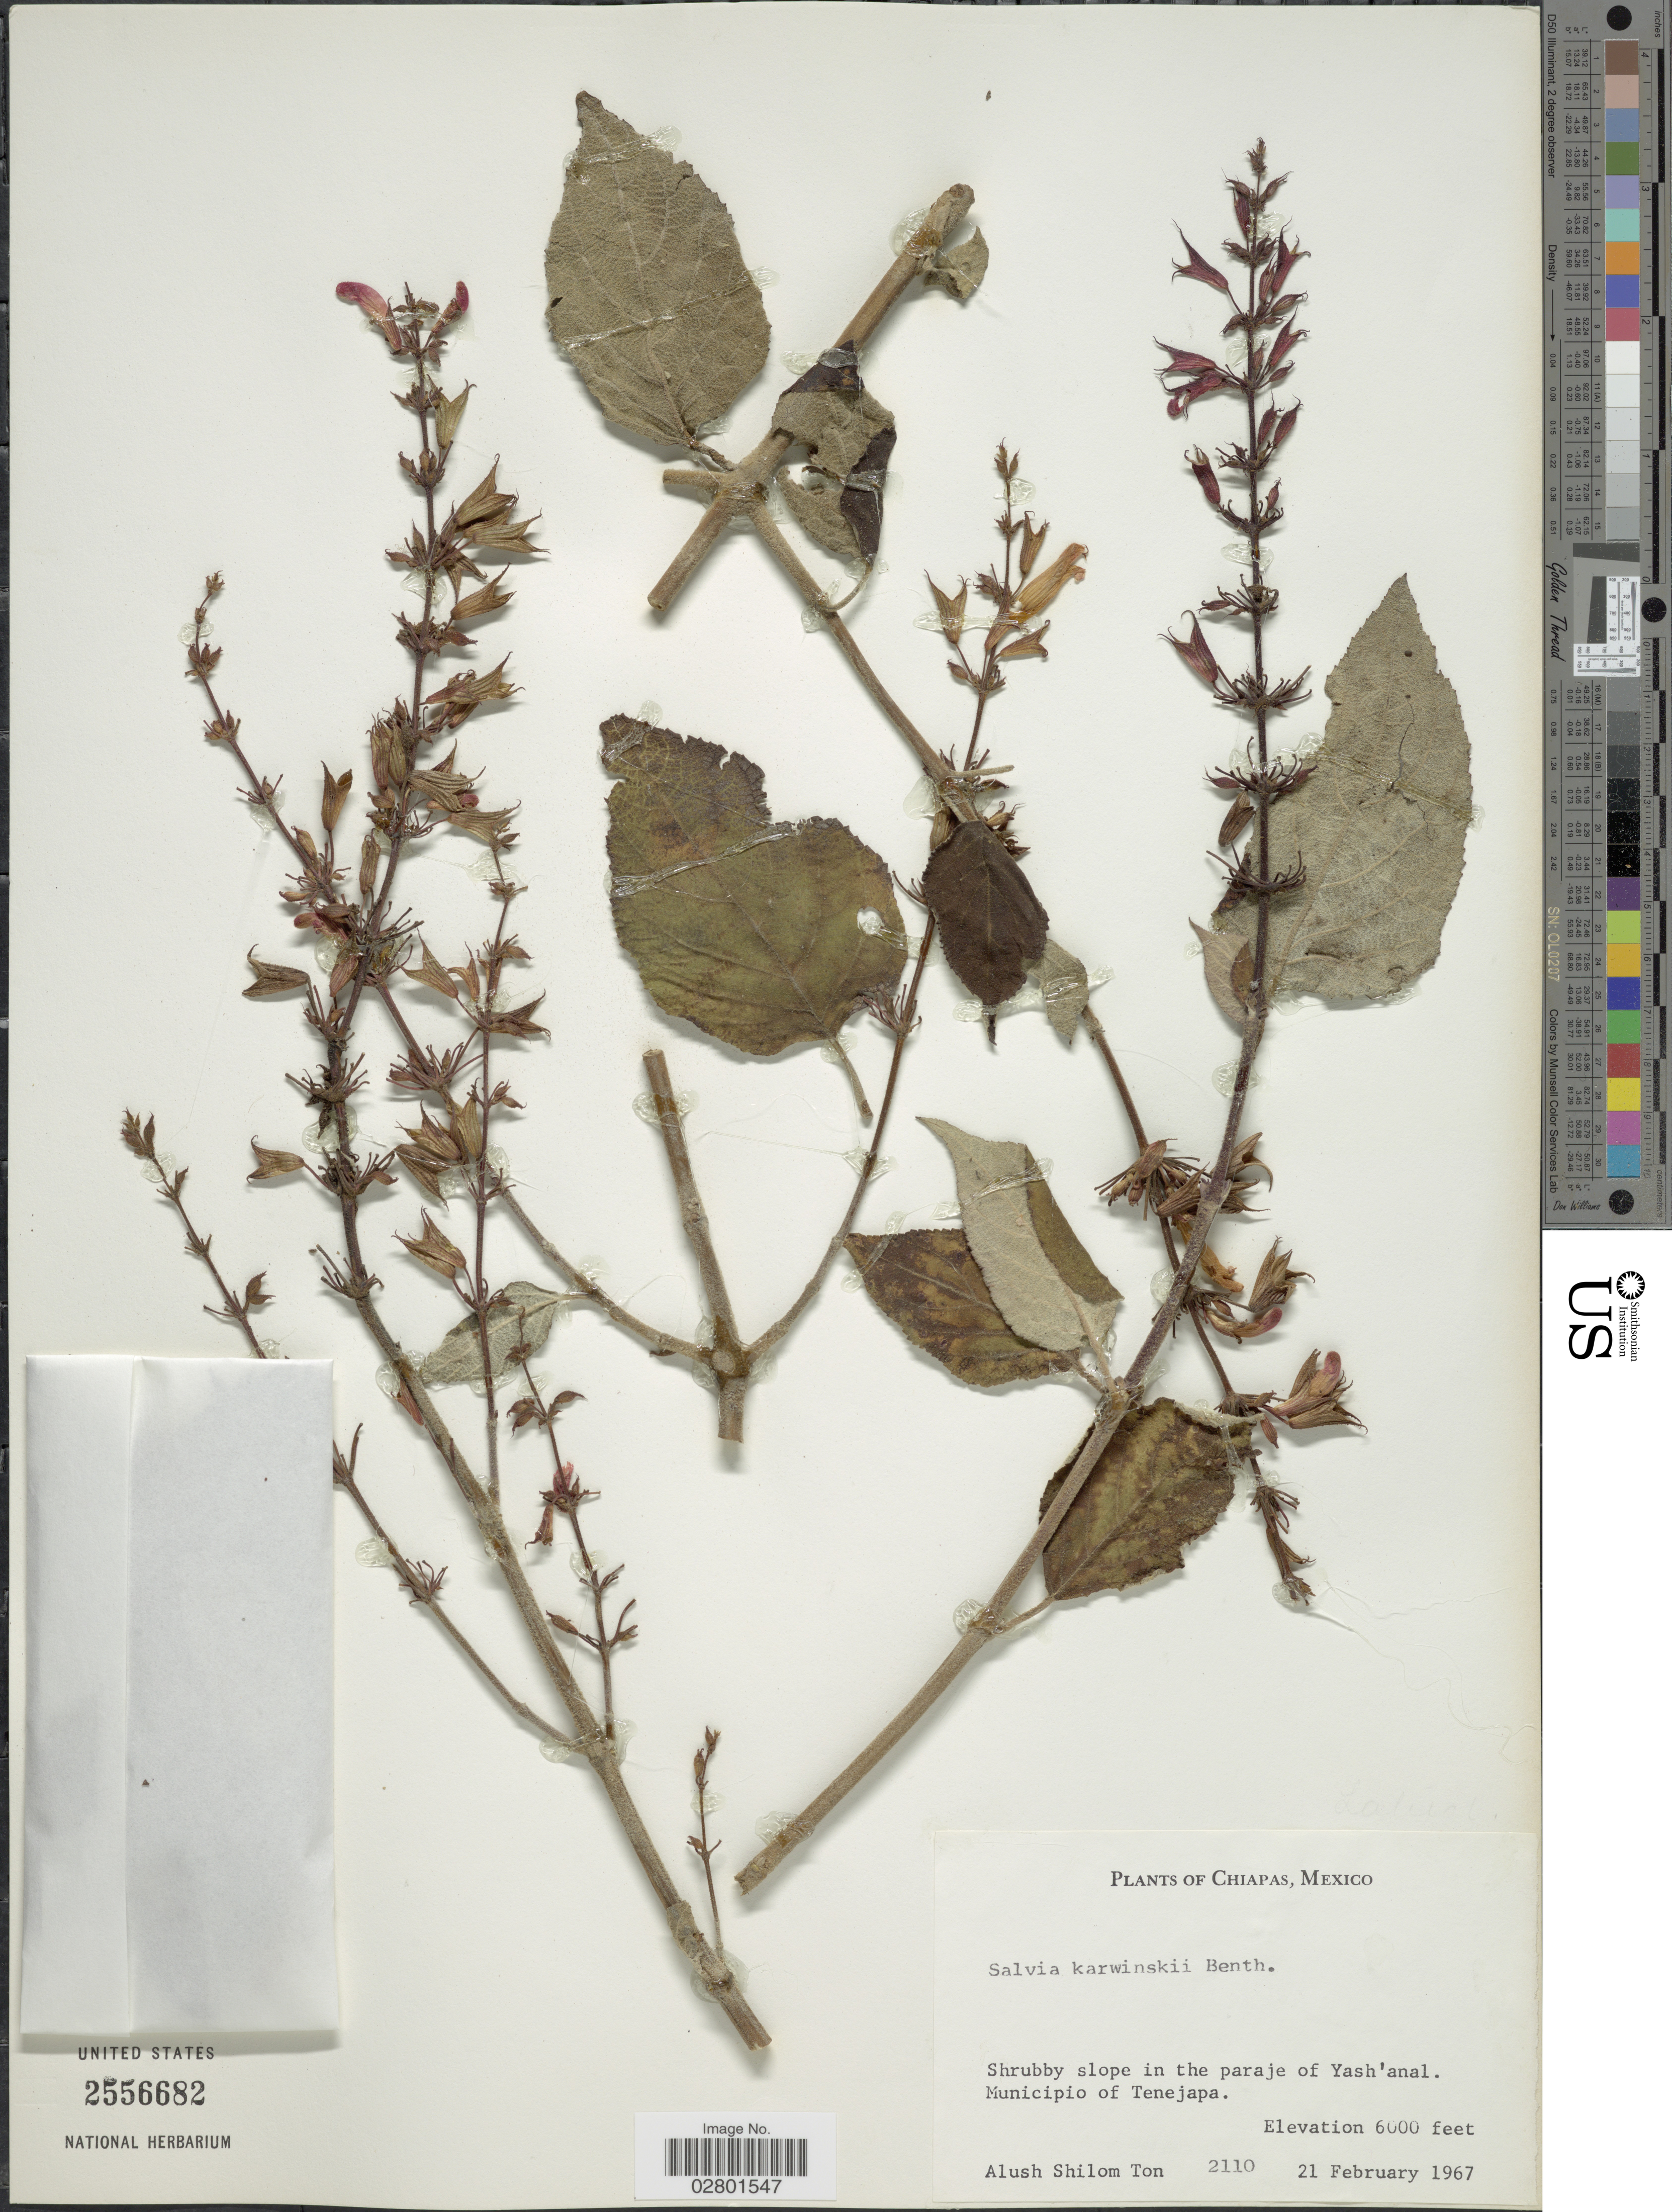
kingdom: Plantae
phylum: Tracheophyta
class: Magnoliopsida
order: Lamiales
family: Lamiaceae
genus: Salvia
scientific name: Salvia karwinskii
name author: Benth.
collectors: A. M. Ton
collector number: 2110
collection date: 1967-02-21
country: Mexico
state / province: Chiapas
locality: Shrubby slope in the paraje of Yash'anal, Municipio of Tenejapa.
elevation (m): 1829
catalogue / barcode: US 2556682